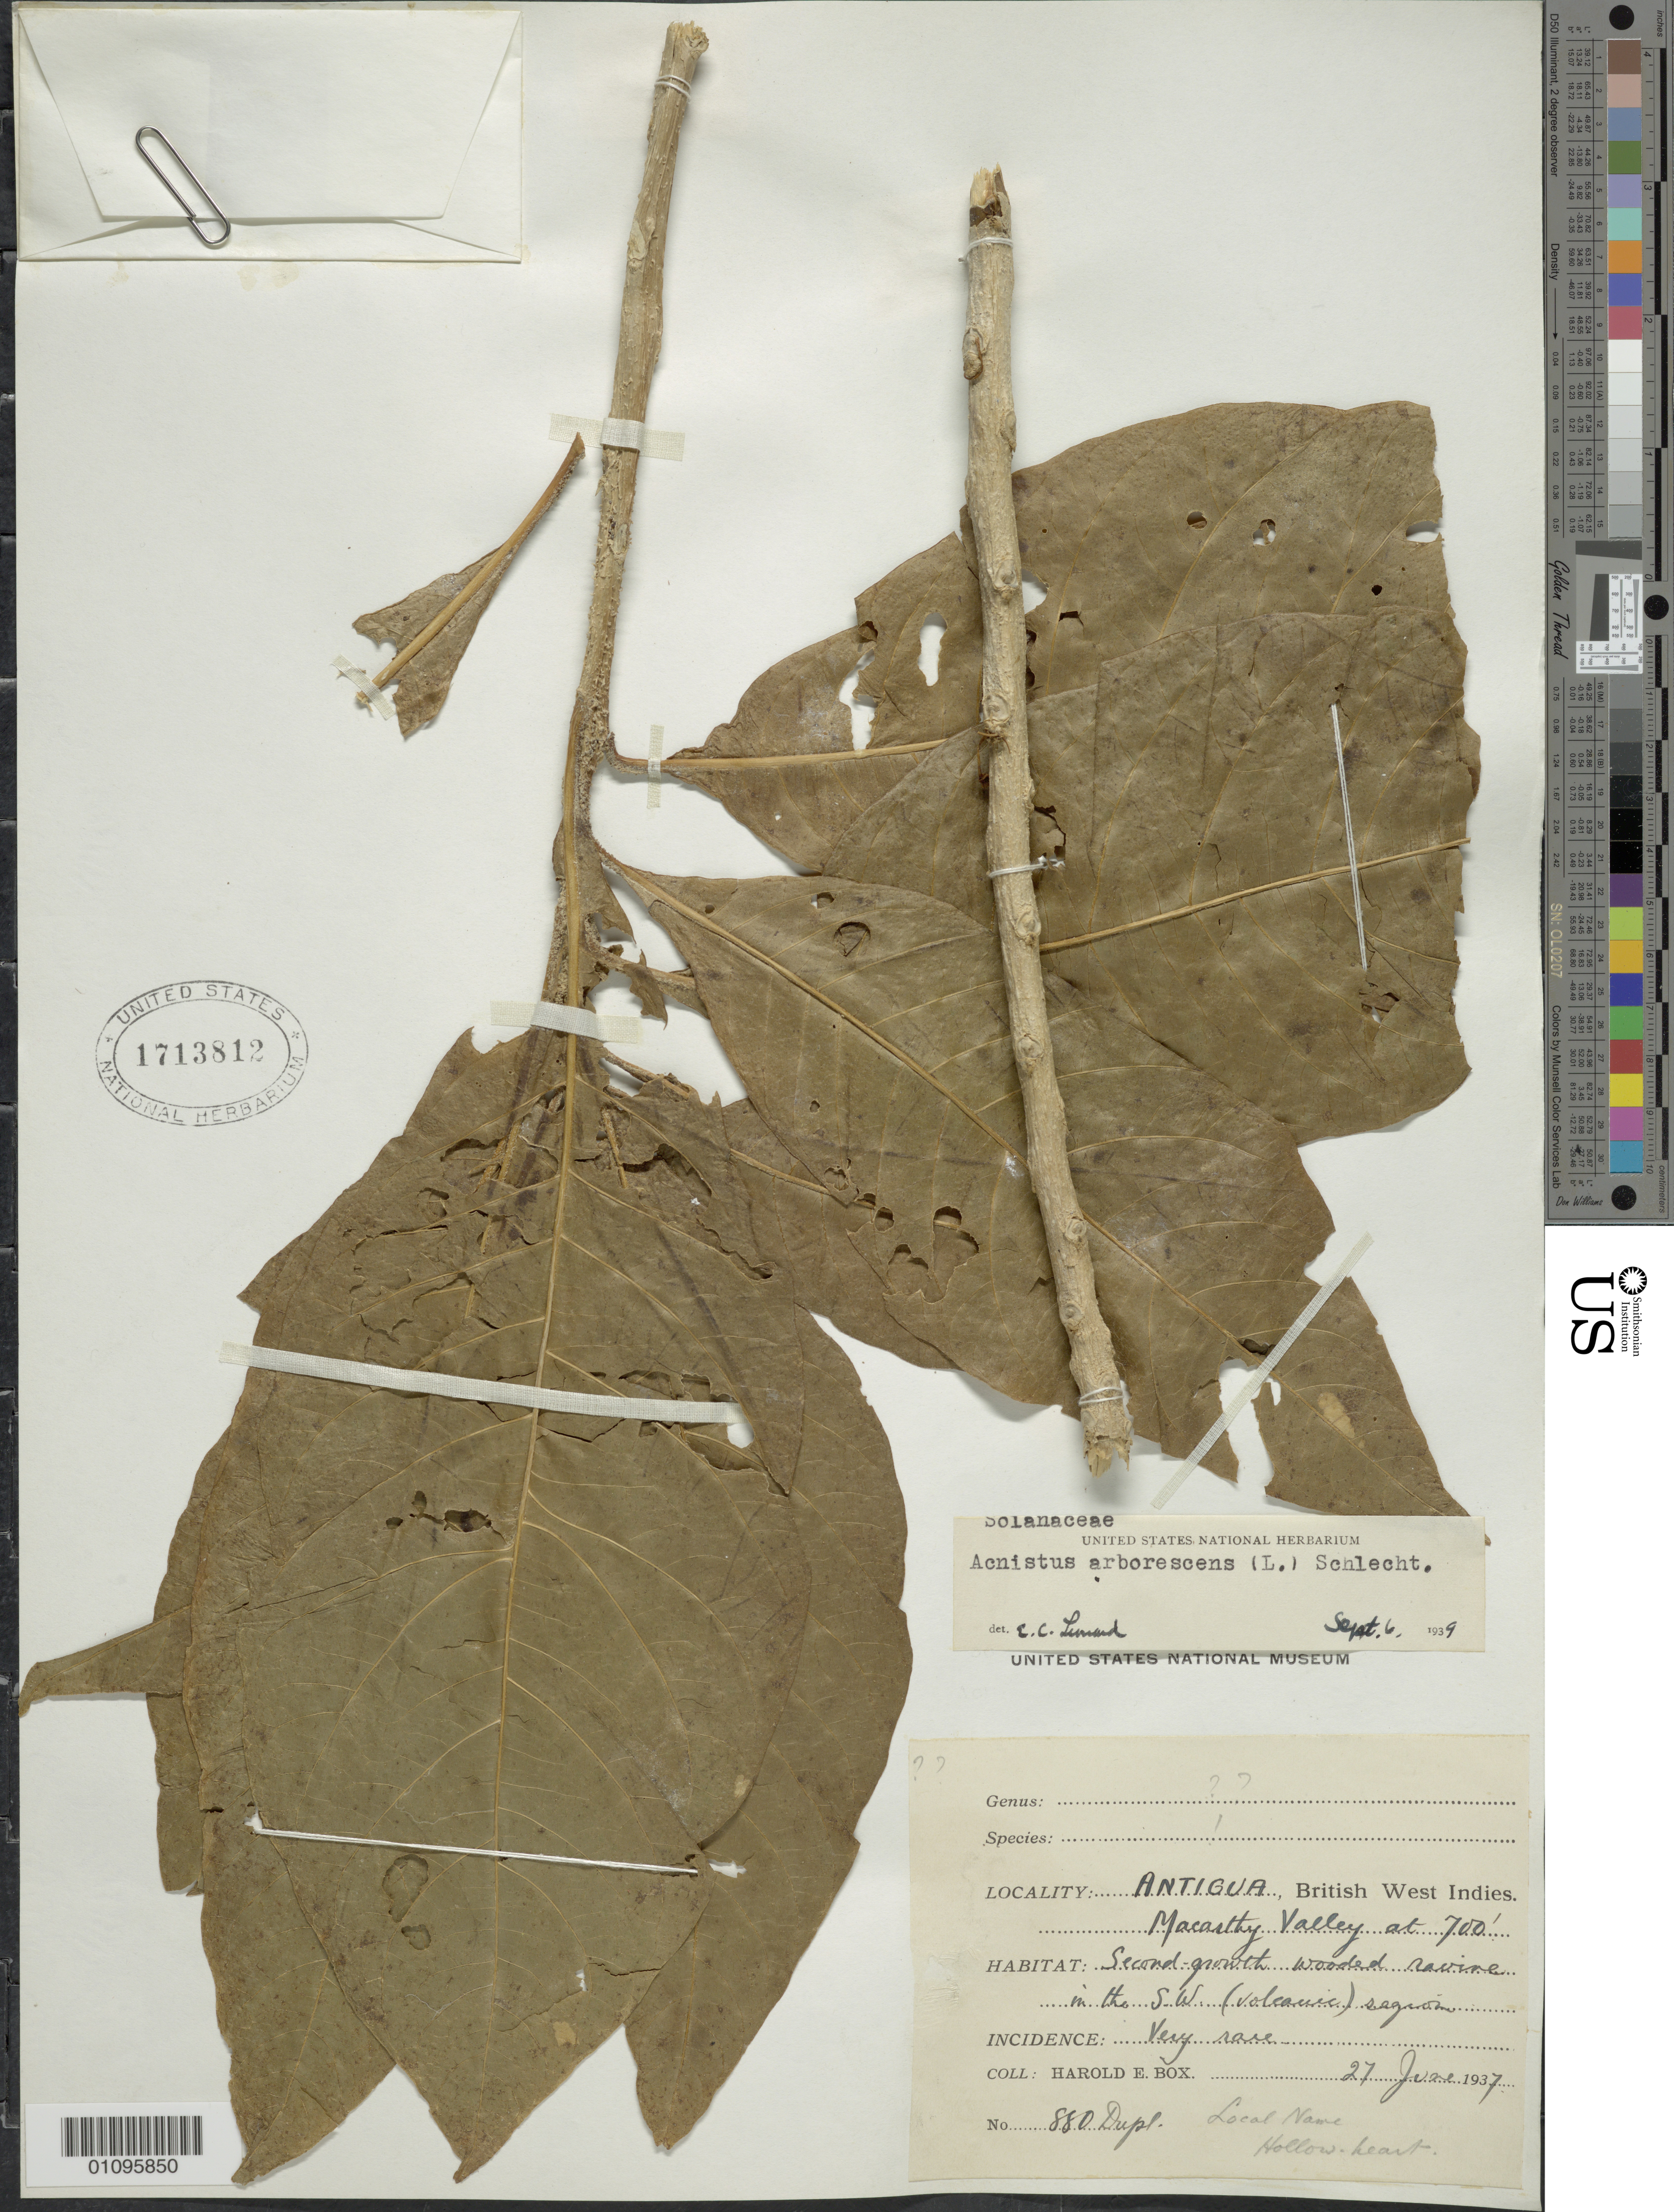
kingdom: Plantae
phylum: Tracheophyta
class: Magnoliopsida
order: Solanales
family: Solanaceae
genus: Acnistus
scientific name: Acnistus arborescens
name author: (L.) Schltdl.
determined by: Leonard, Emery C., (US)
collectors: H. E. Box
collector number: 880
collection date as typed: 27 Jun 1937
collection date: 1937-06-27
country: Antigua and Barbuda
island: Antigua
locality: Macarthy Valley, SW (volcanic) region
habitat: Second-growth wooded ravine; very rare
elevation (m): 213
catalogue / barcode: US 1713812